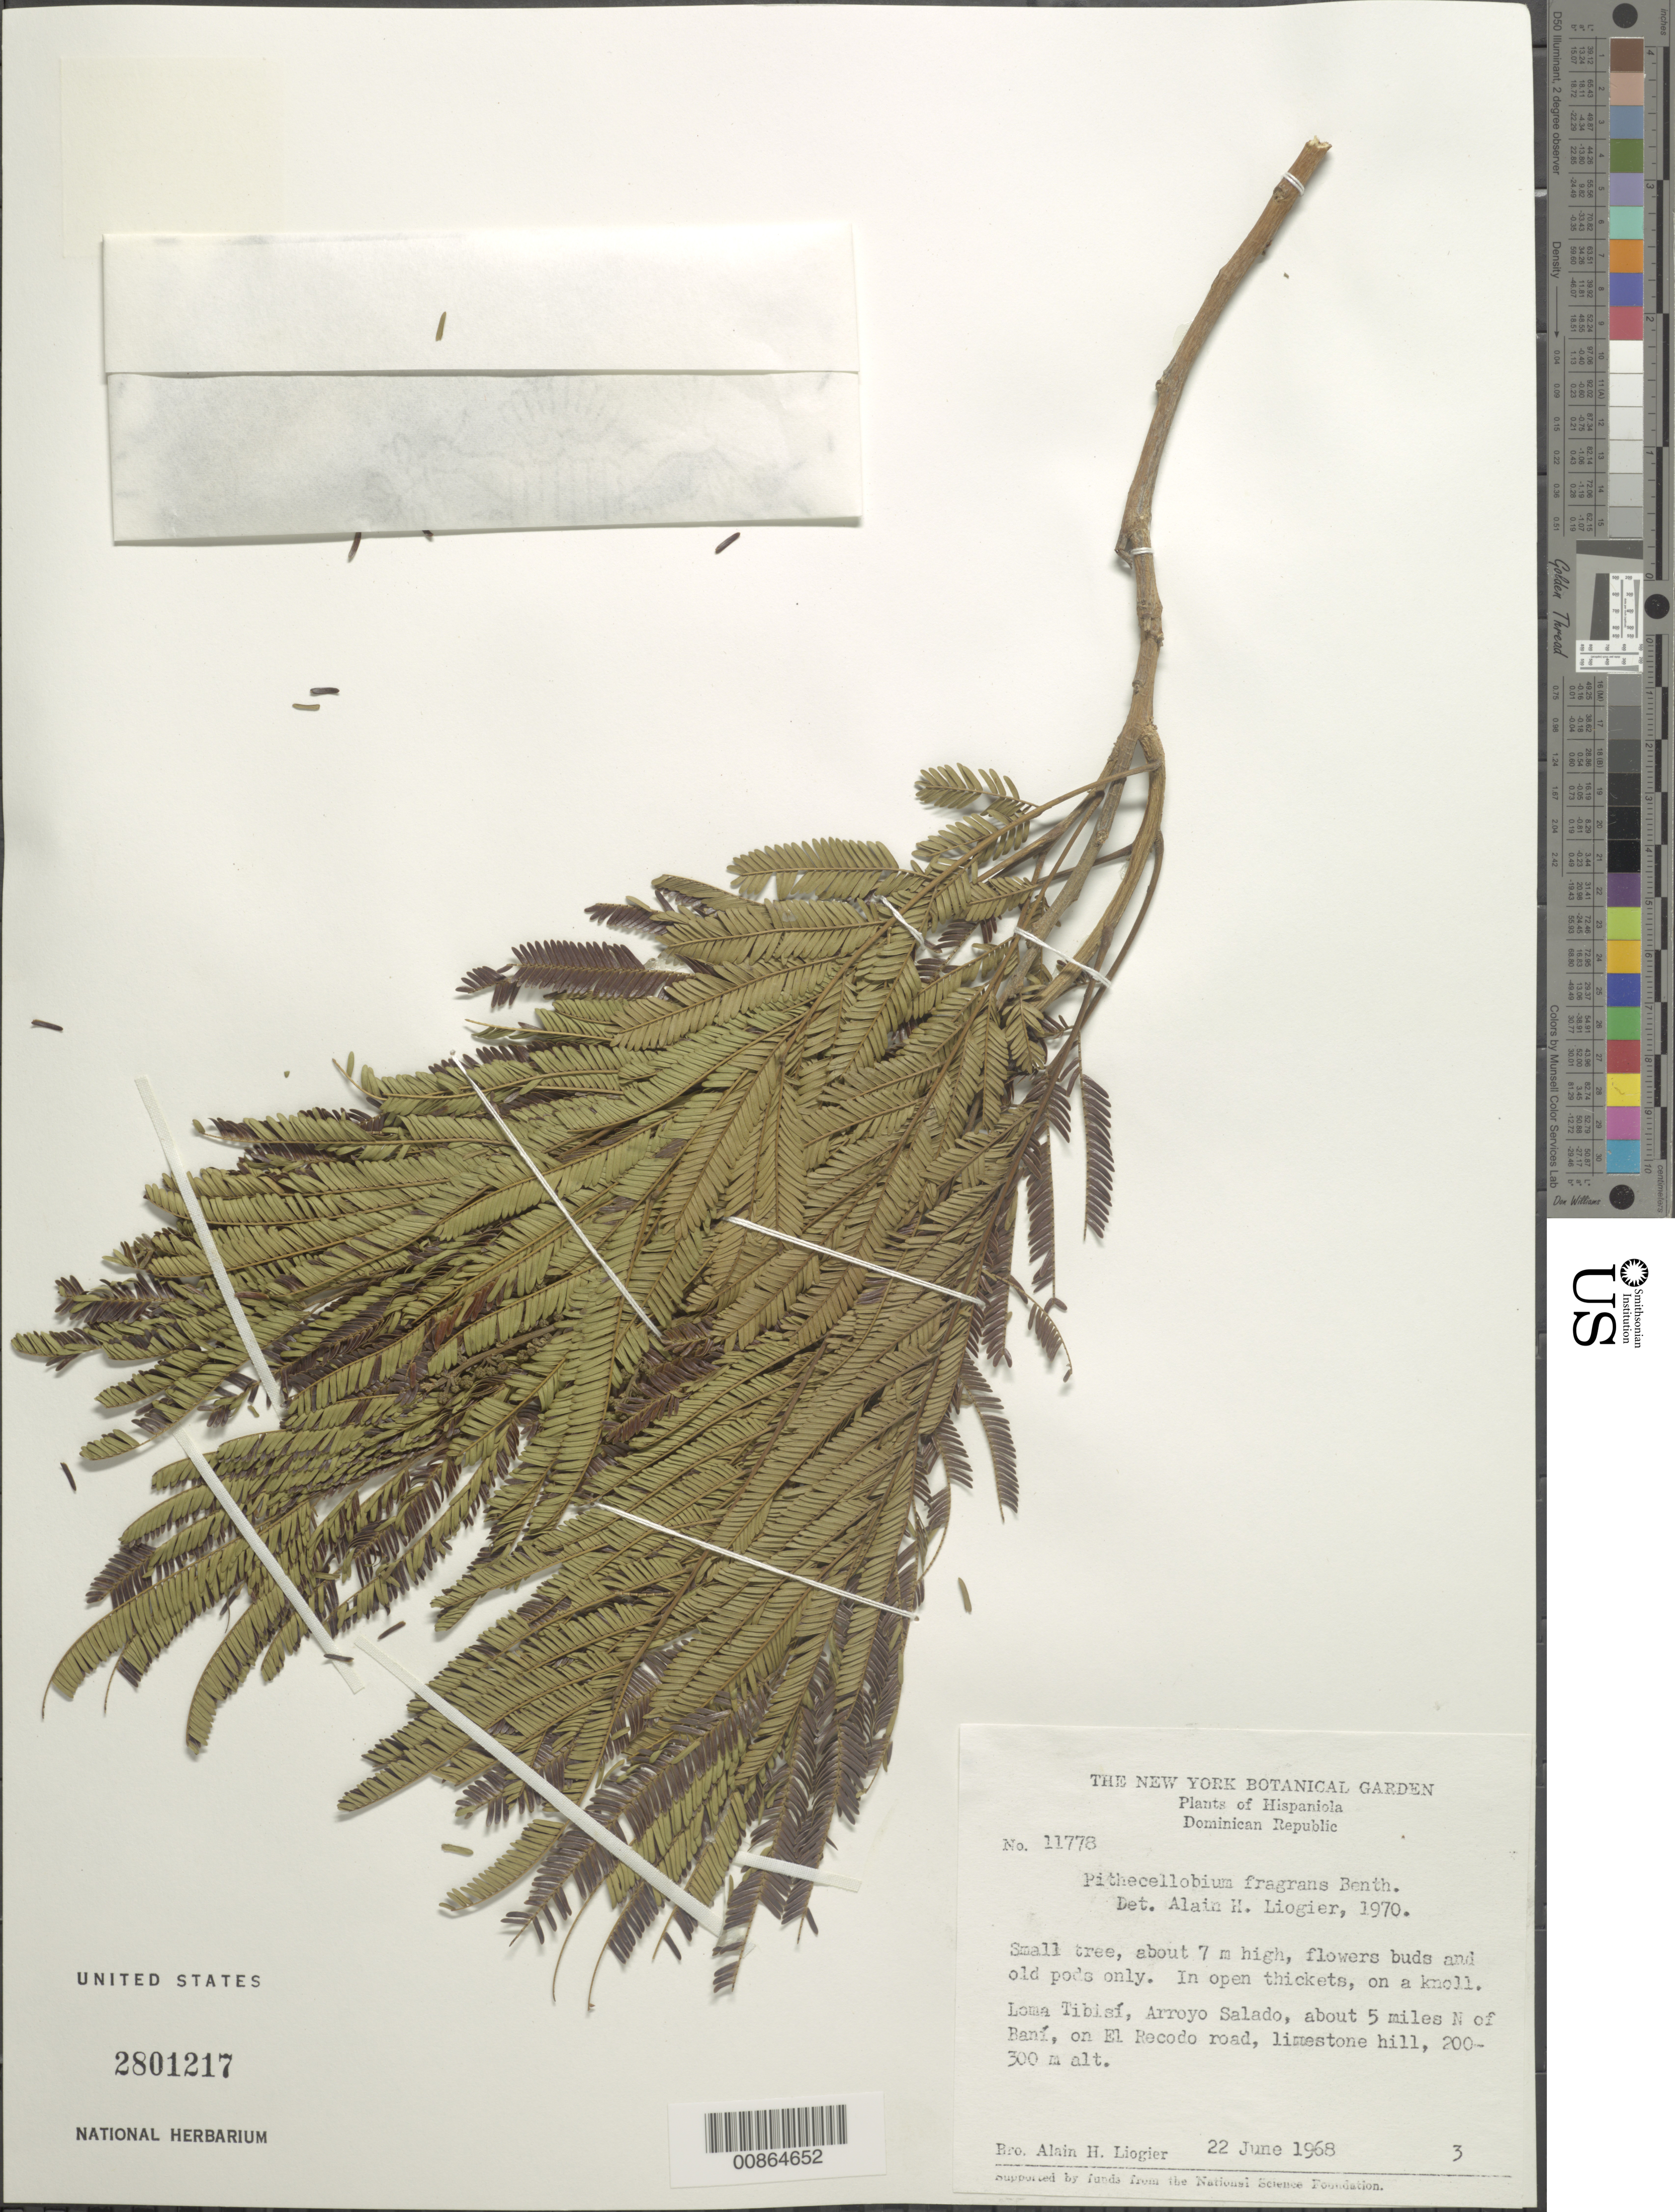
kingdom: Plantae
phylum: Tracheophyta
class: Magnoliopsida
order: Fabales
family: Fabaceae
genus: Pithecellobium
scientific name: Pithecellobium fragrans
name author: (Macfad.) Benth.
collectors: A. H. Liogier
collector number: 11778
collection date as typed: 22 Jun 1968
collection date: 1968-06-22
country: Dominican Republic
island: Hispaniola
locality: Loma Tibisí, Arroyo Salado, about 5 miles N of Baní, on El Recodo road.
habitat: In open thickets, on a knoll. Limestone hill.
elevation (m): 200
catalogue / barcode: US 2801217